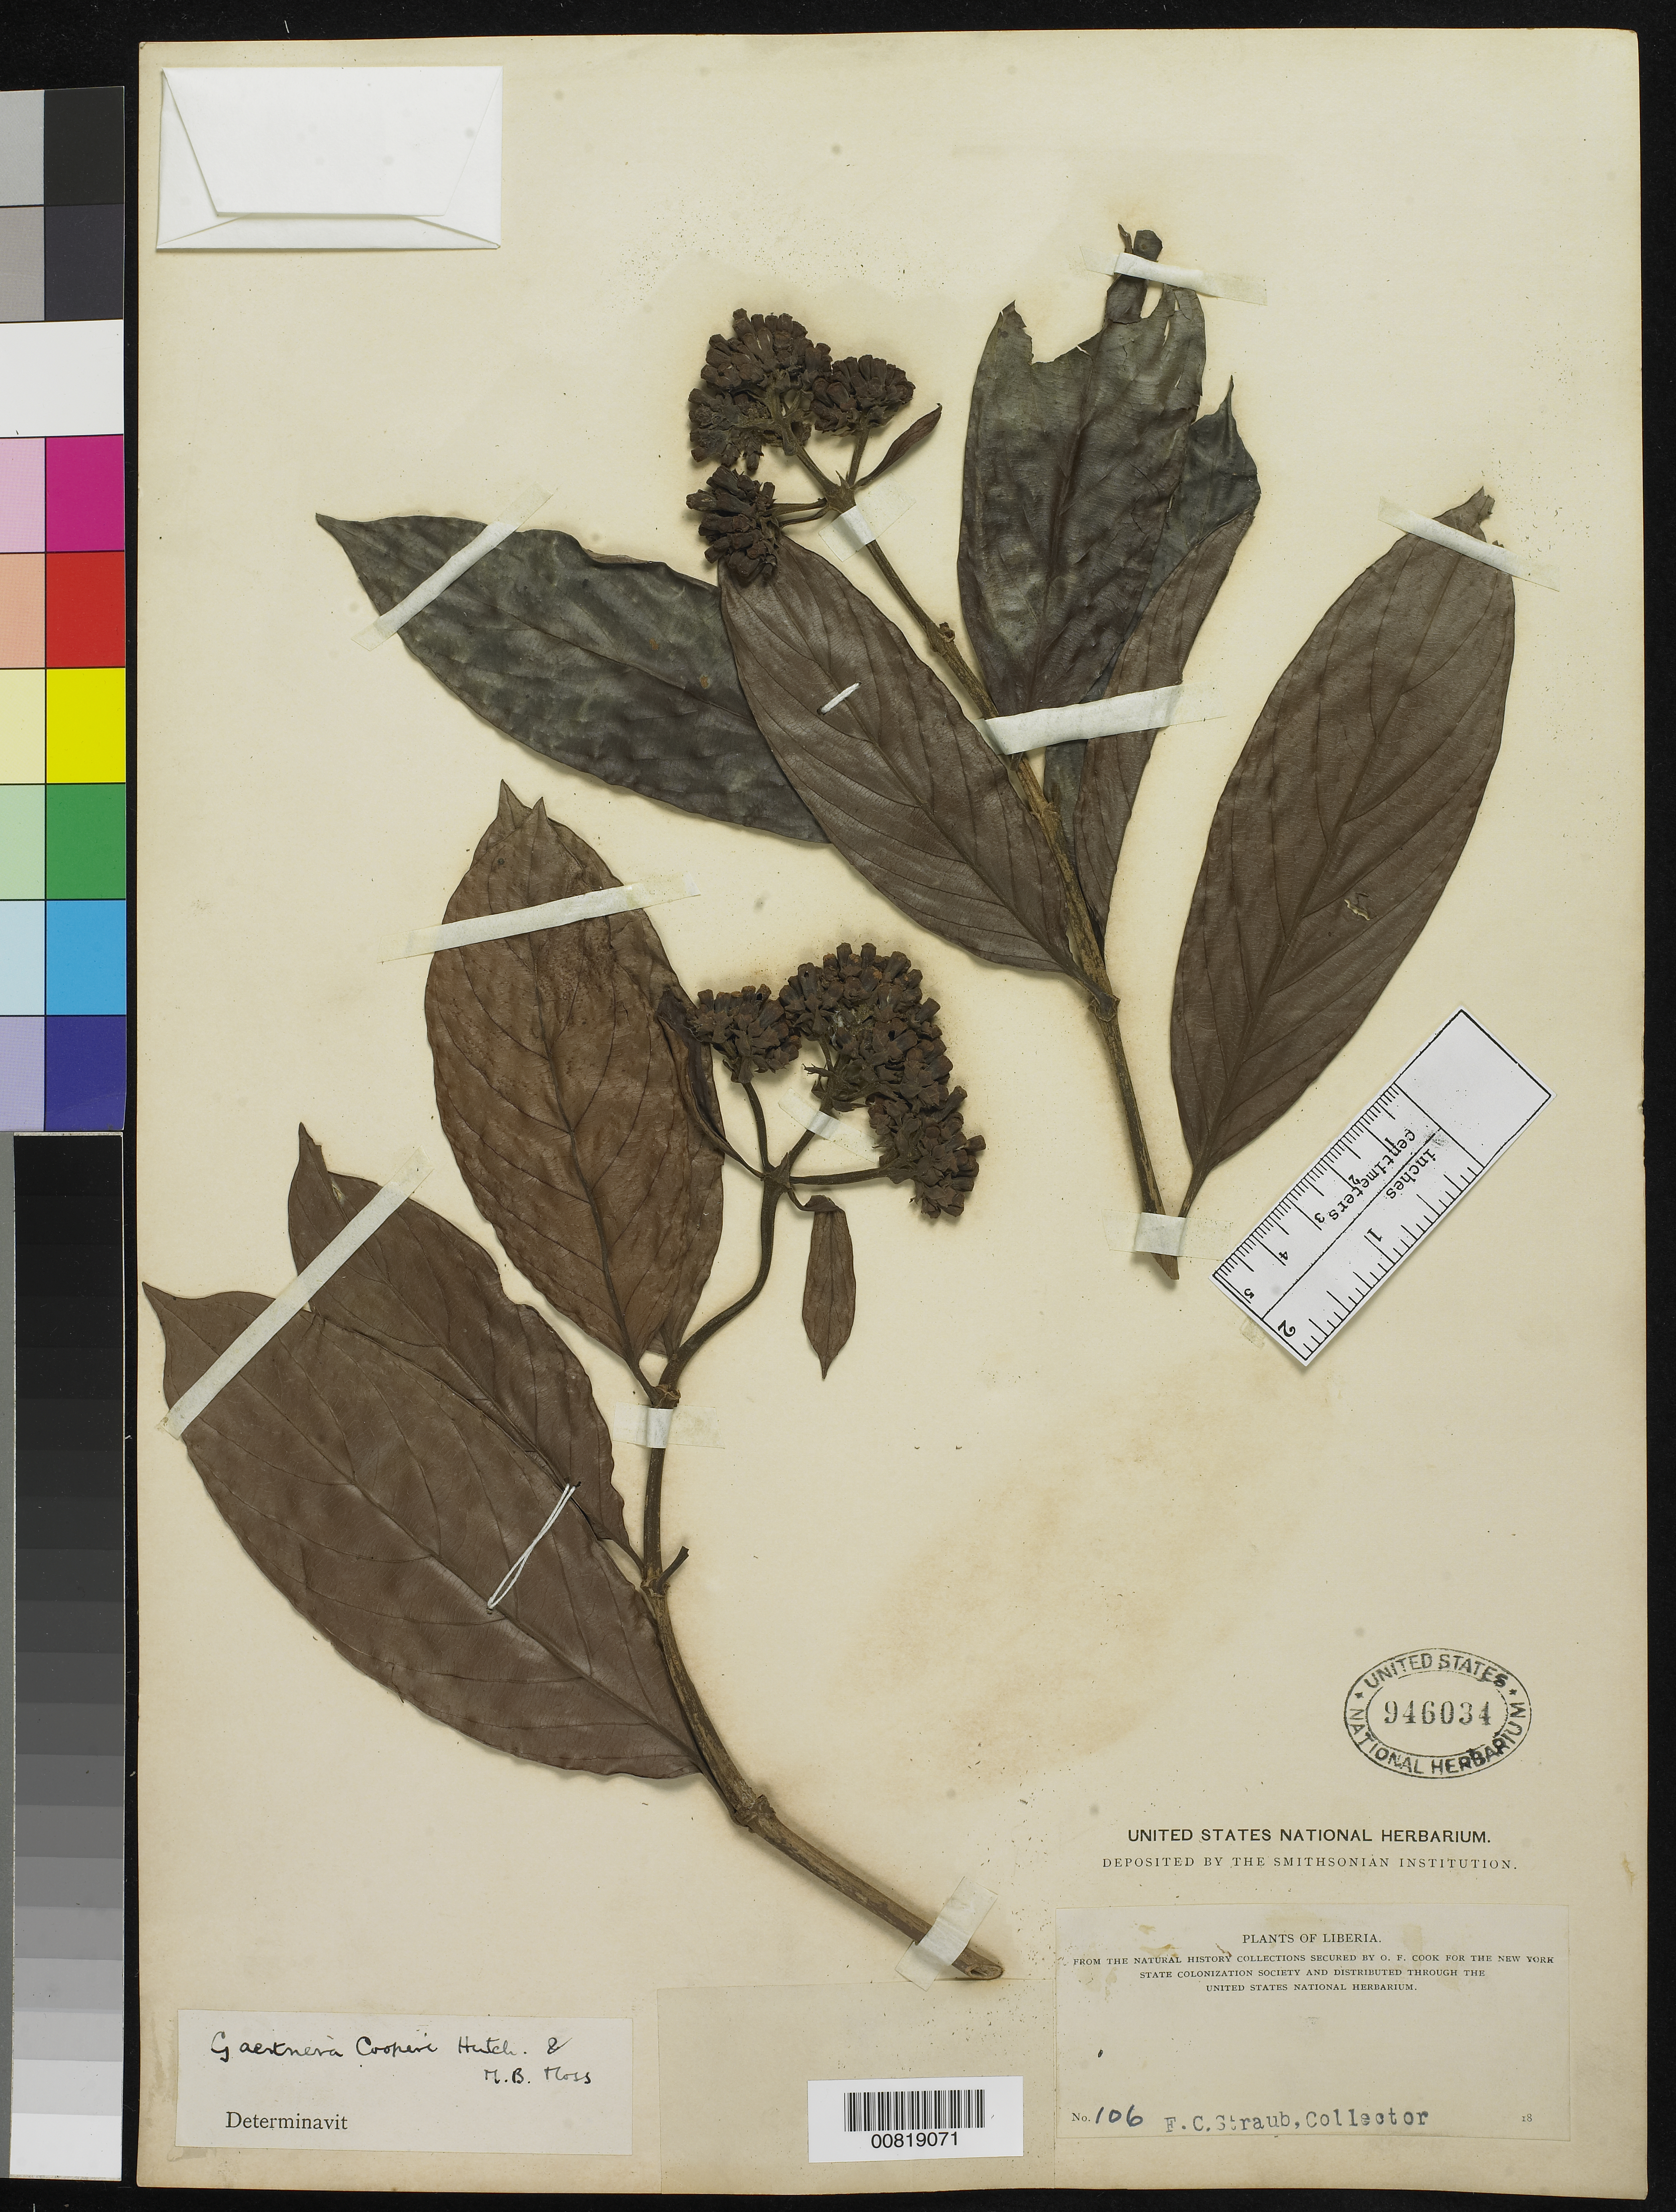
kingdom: Plantae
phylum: Tracheophyta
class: Magnoliopsida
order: Gentianales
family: Rubiaceae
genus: Gaertnera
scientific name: Gaertnera cooperi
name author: Hutch. & M.B. Moss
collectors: F. Straub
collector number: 106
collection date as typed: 18--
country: Liberia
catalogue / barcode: US 946034